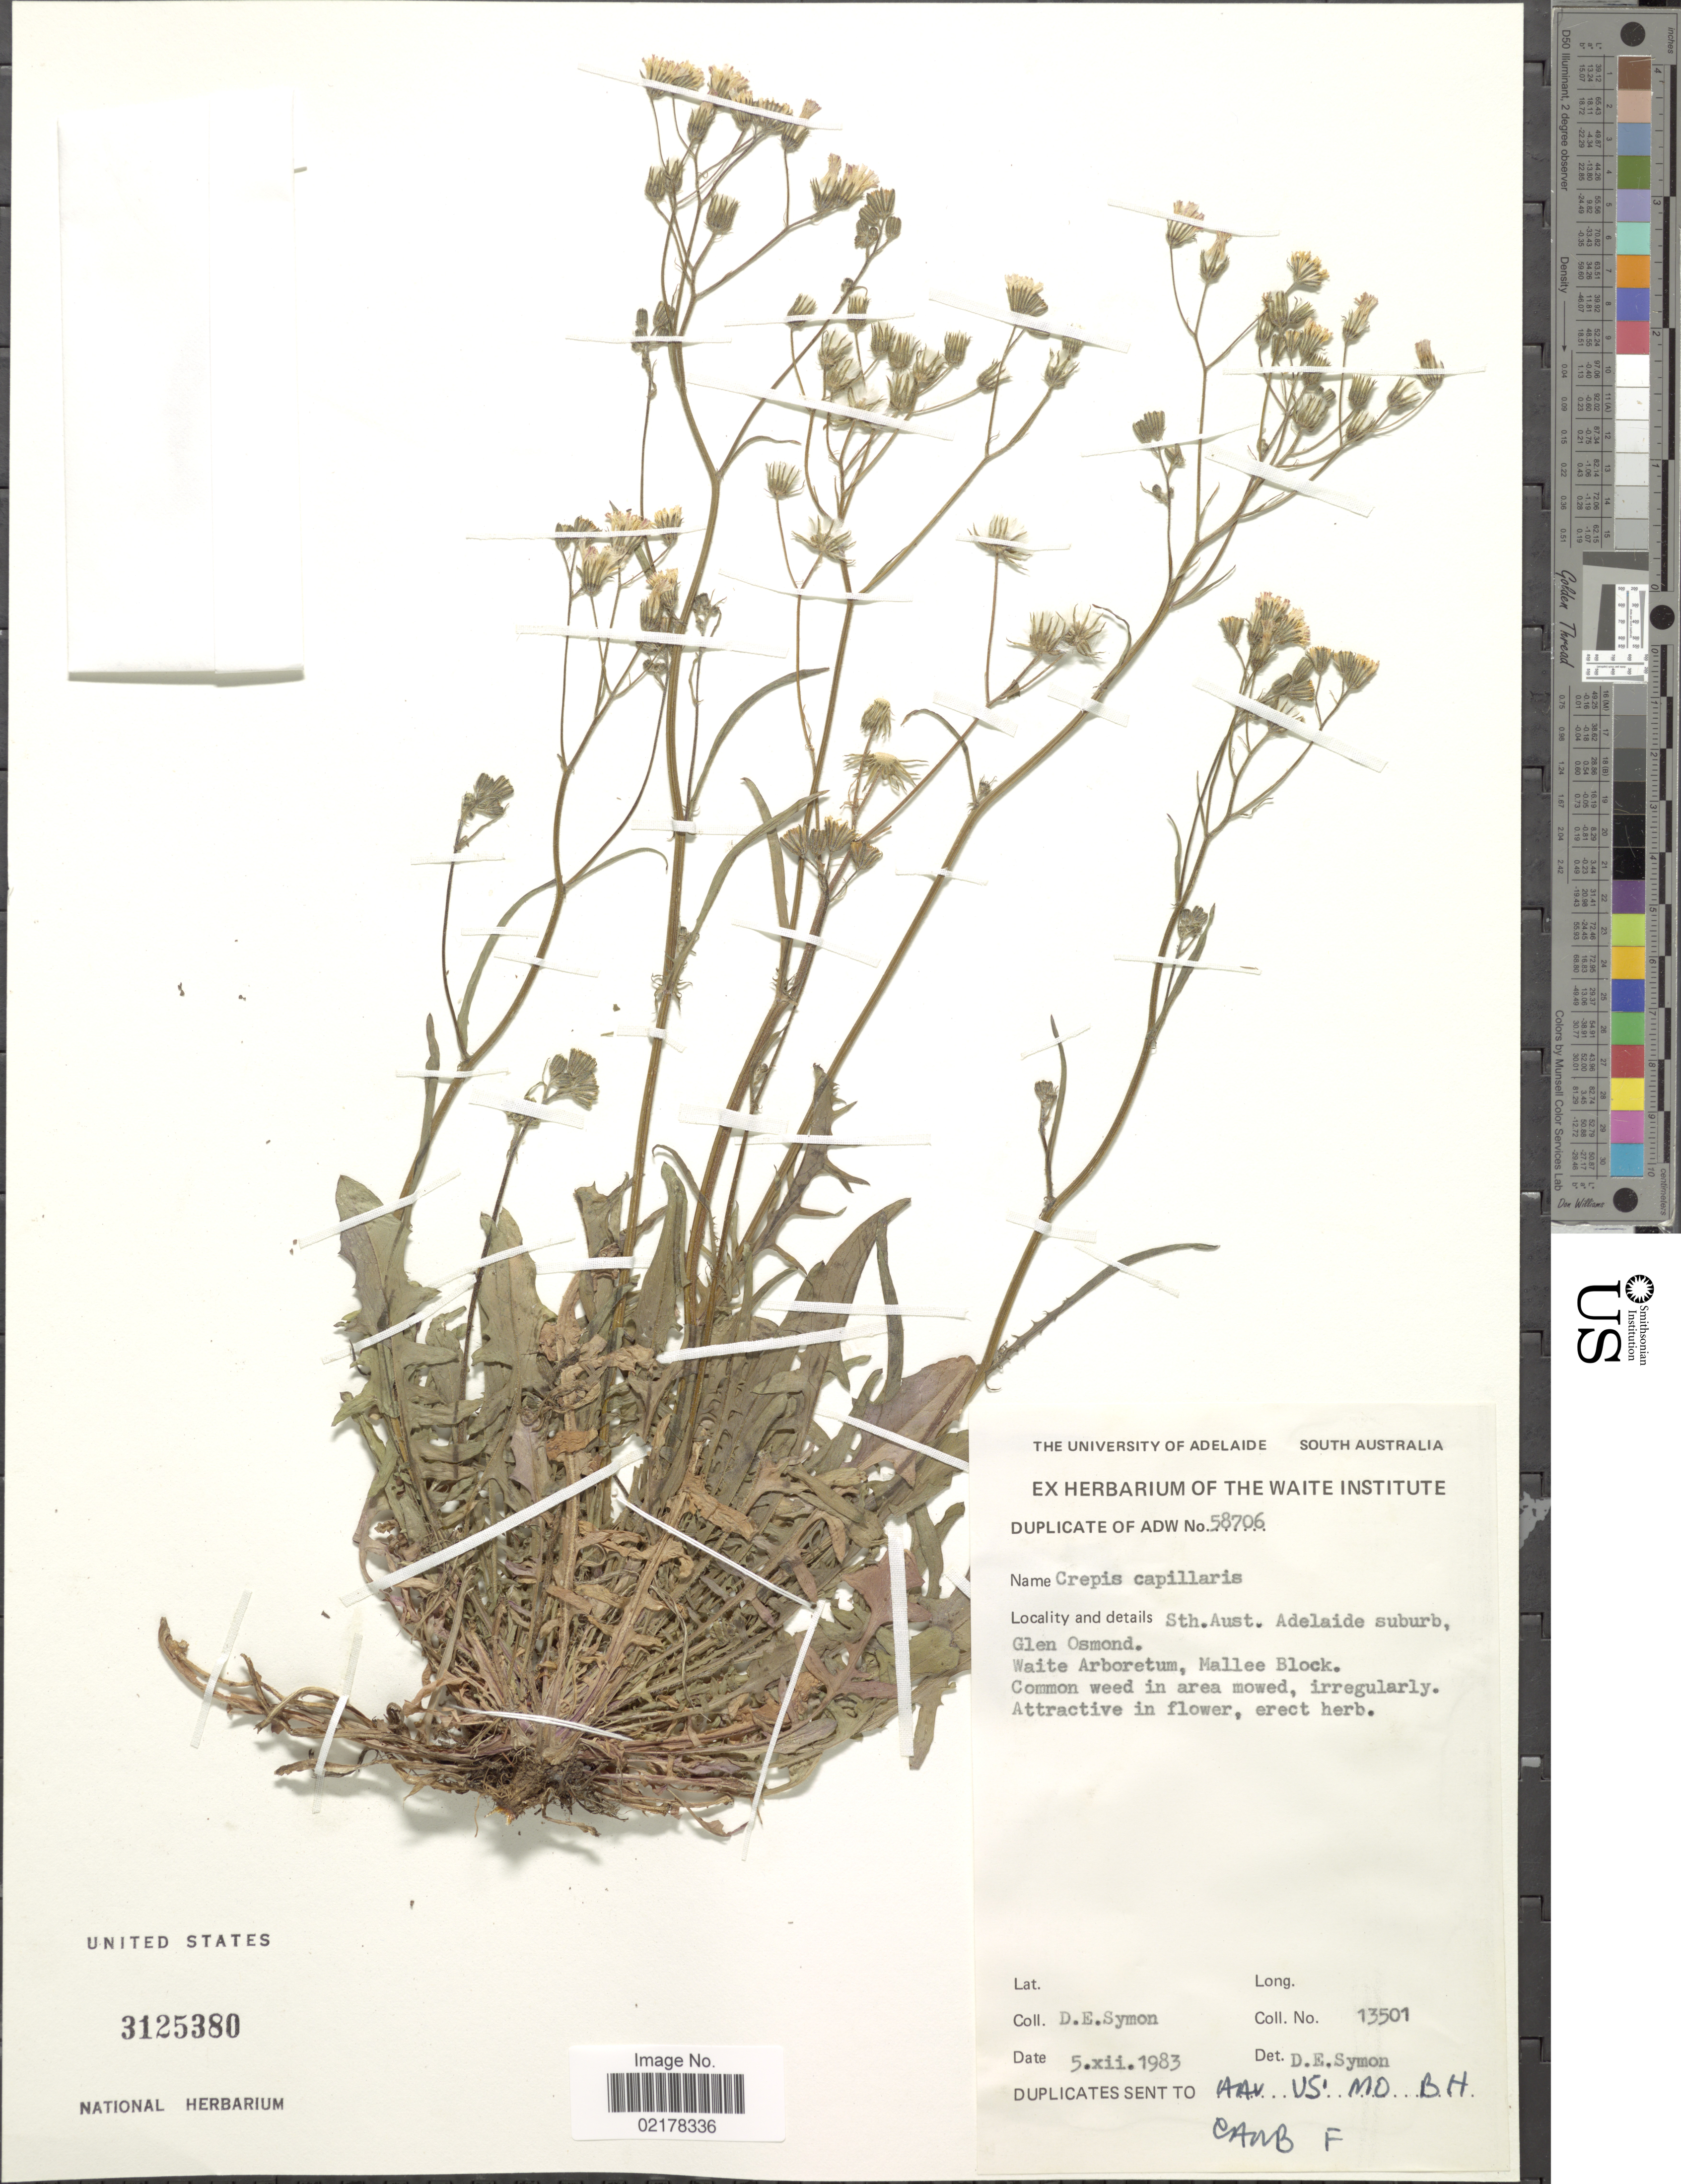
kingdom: Plantae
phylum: Tracheophyta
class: Magnoliopsida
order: Asterales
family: Asteraceae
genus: Crepis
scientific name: Crepis capillaris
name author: (L.) Wallr.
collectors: D. Symon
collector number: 13501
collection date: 1983-12-05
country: Australia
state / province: South Australia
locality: Sth. Aust. Adelaide suburb. Glen Osmond. Waite Arboretum, Mallee Block.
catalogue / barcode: US 3125380